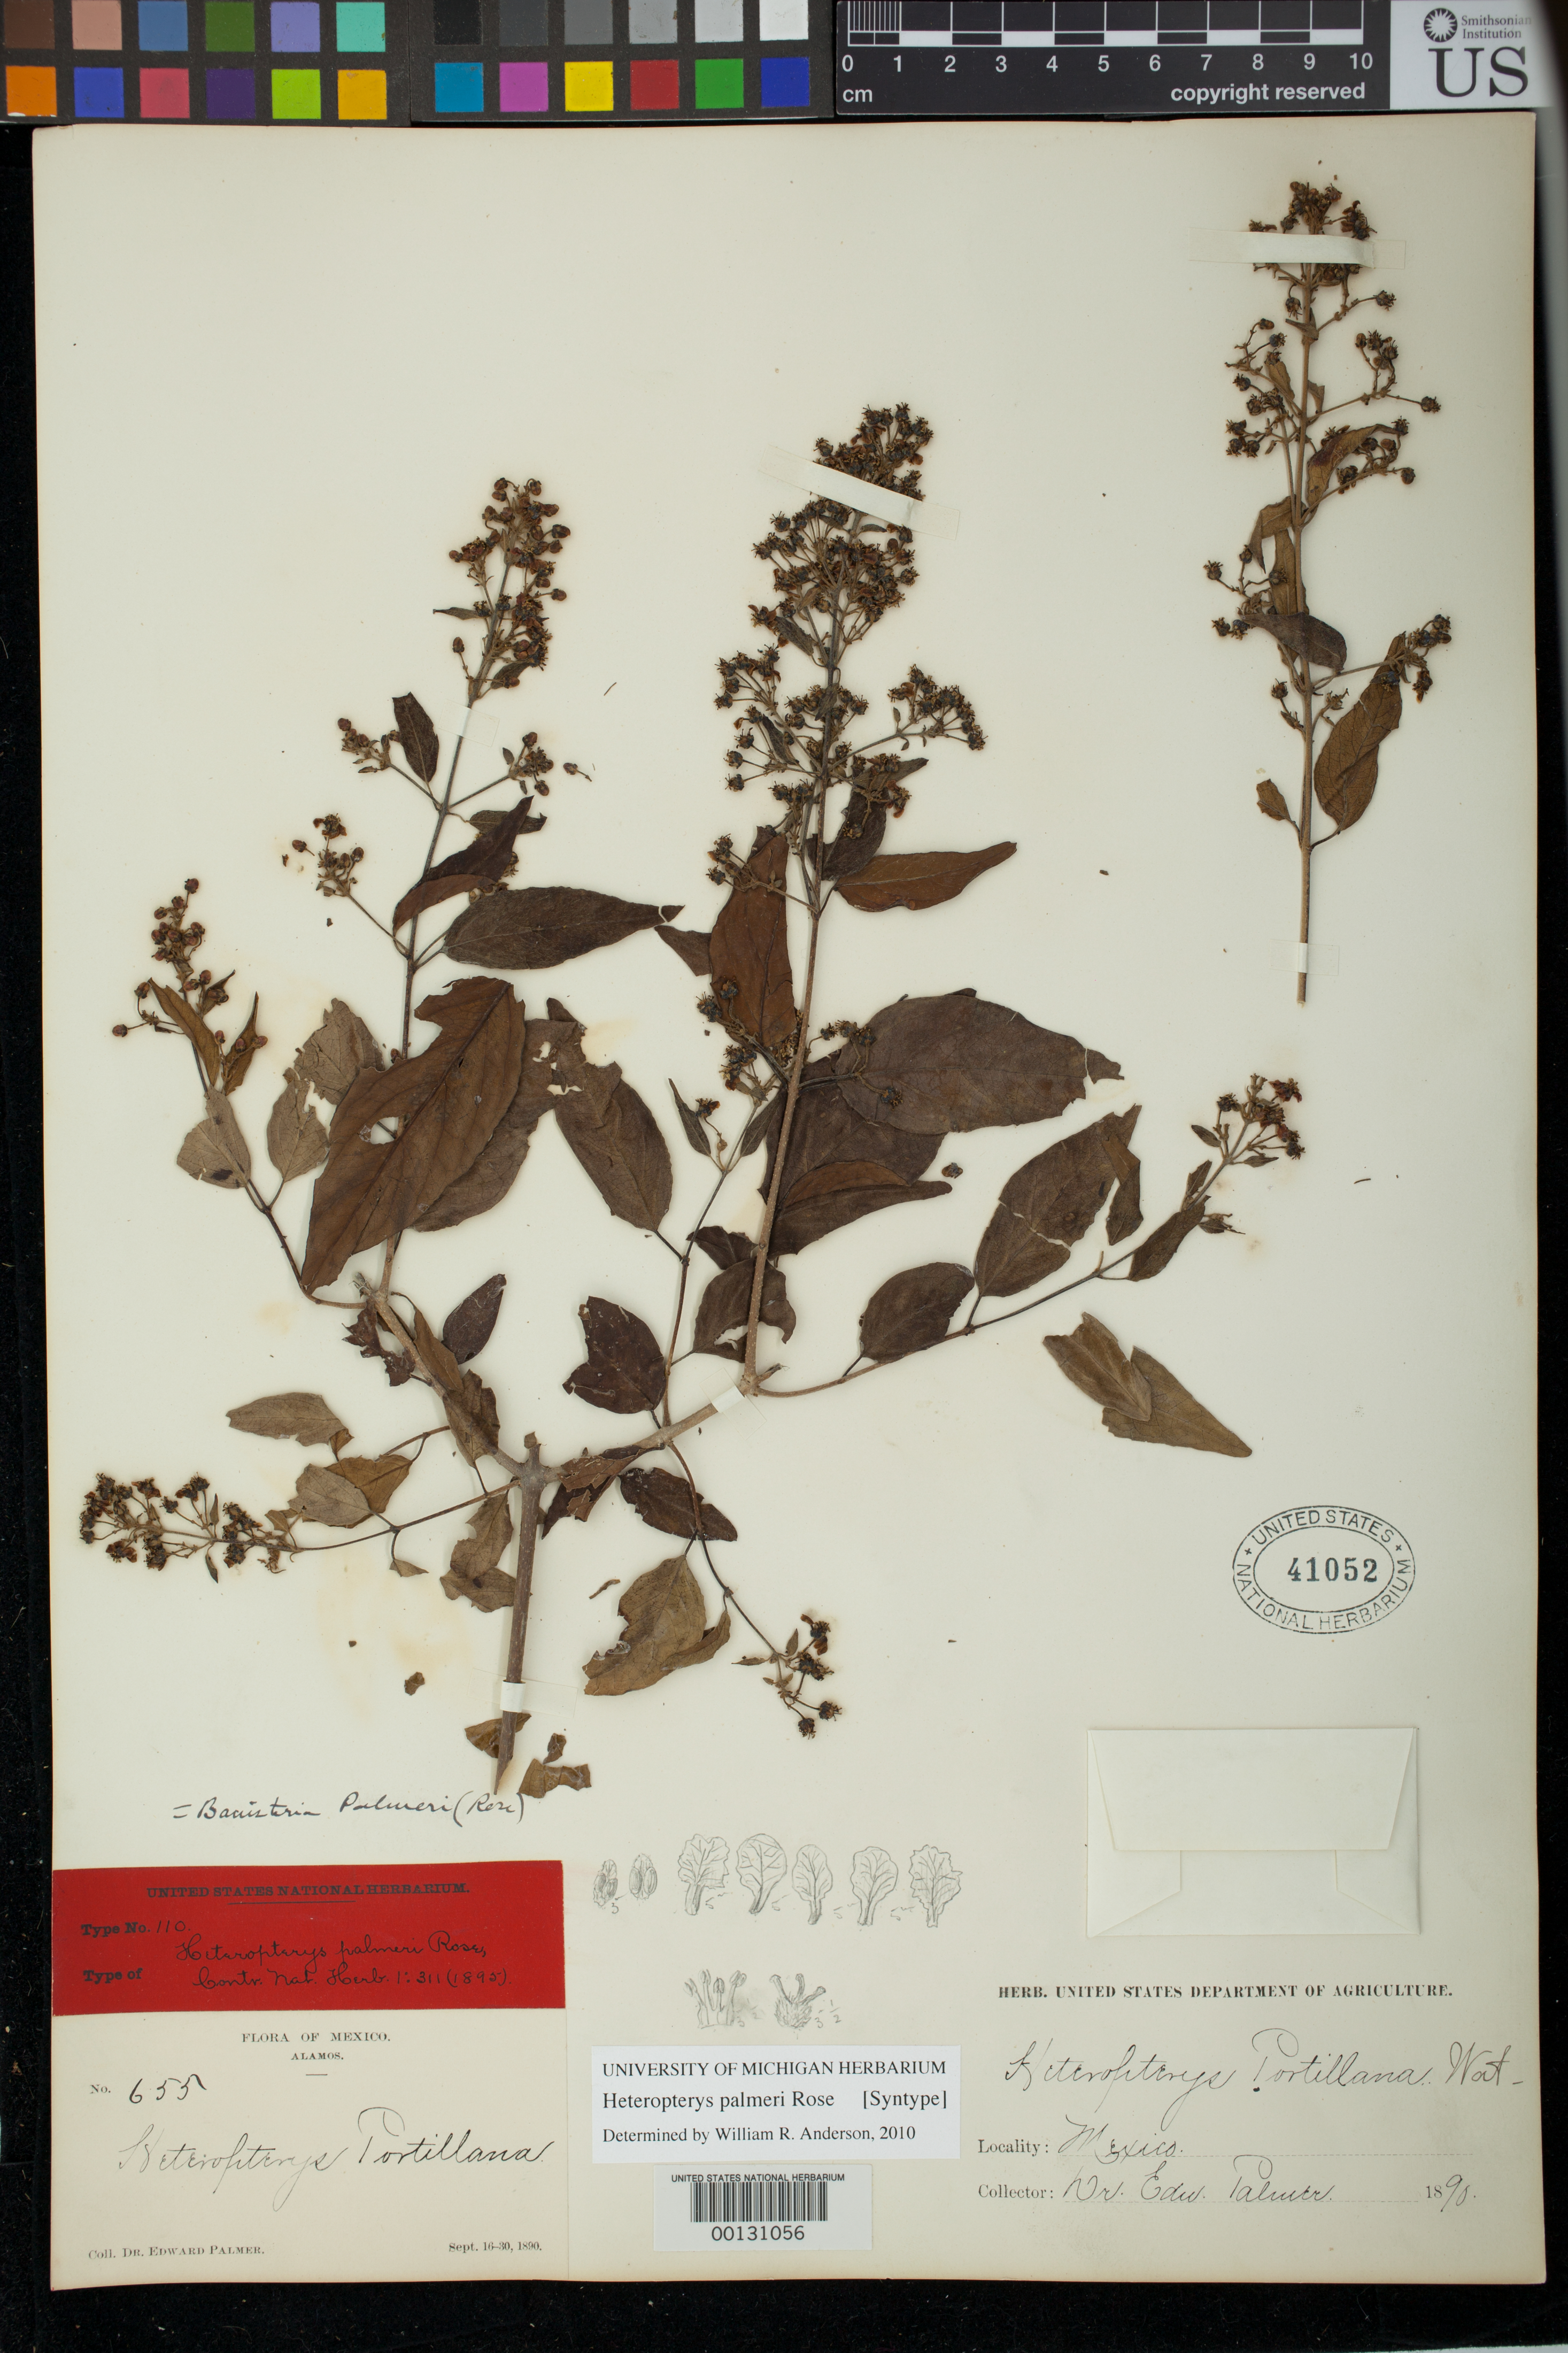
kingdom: Plantae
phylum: Tracheophyta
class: Magnoliopsida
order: Malpighiales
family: Malpighiaceae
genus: Heteropterys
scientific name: Heteropterys palmeri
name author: Rose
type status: Syntype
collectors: E. Palmer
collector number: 655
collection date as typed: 16 Sep 1890 to 30 Sep 1890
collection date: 1890-09-16/1890-09-30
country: Mexico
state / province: Sonora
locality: Alamos.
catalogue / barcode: US 41052